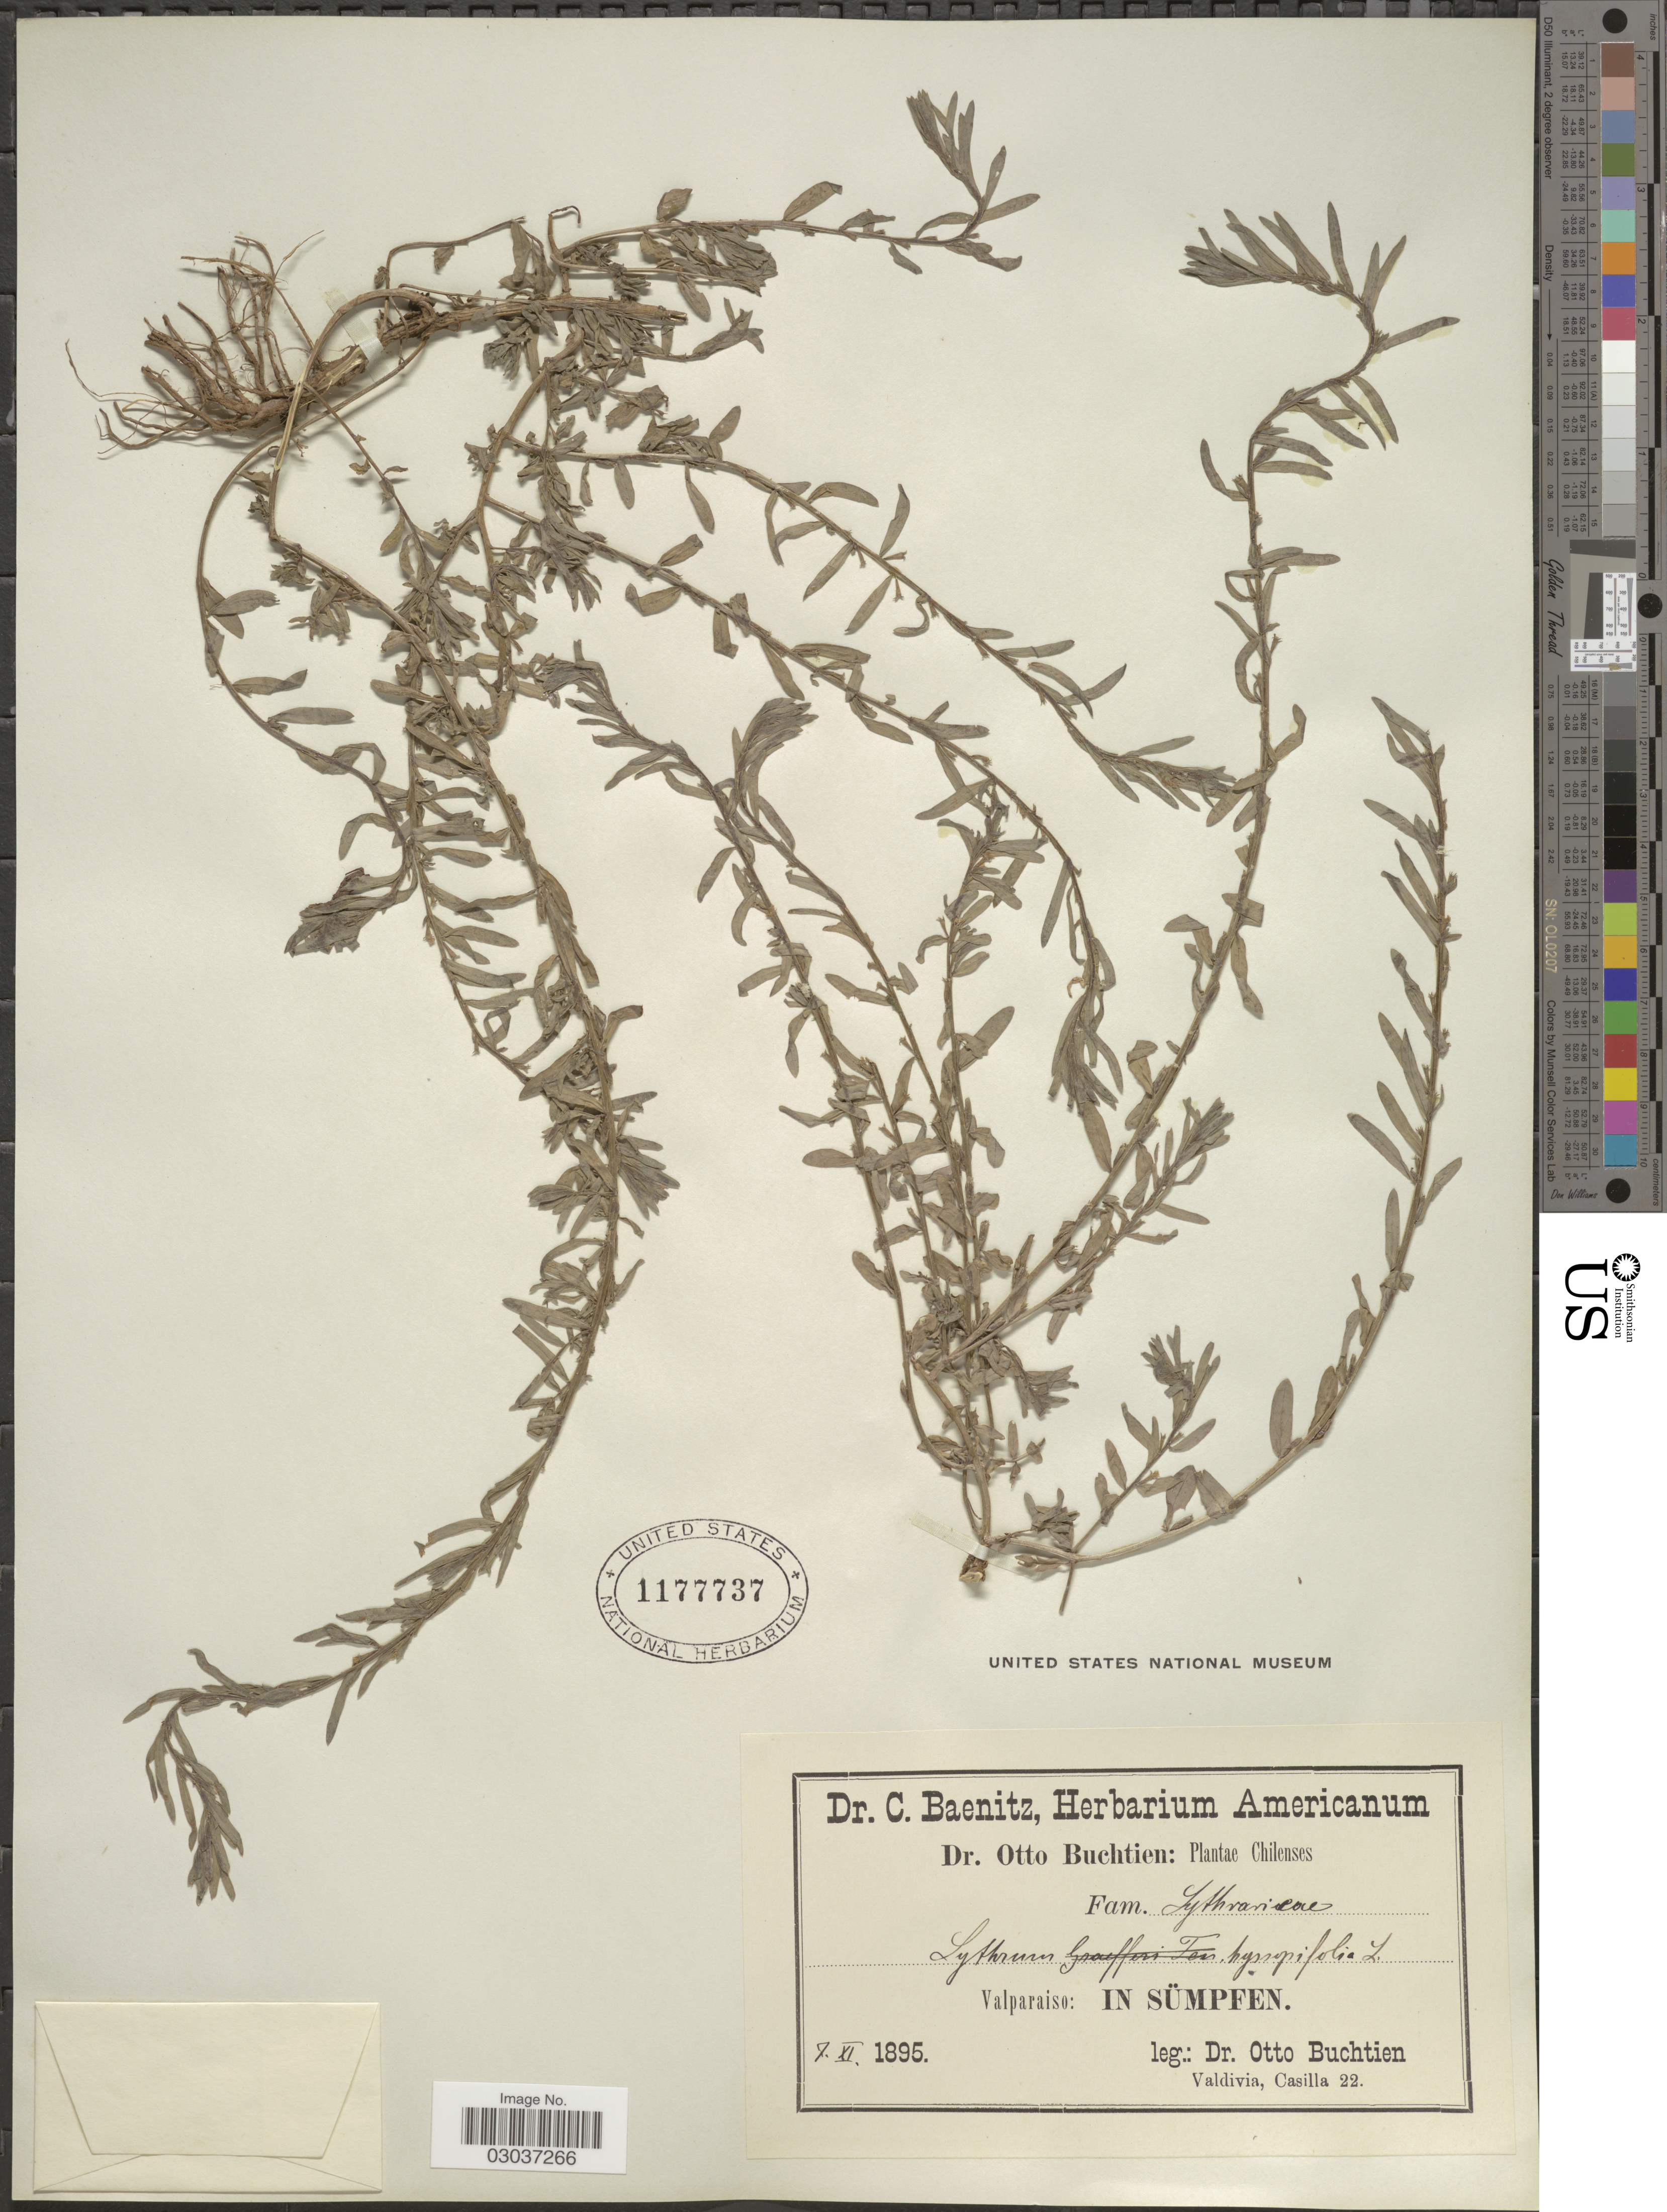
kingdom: Plantae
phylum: Tracheophyta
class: Magnoliopsida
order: Myrtales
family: Lythraceae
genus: Lythrum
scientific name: Lythrum hyssopifolia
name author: L.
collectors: O. Buchtien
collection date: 1895-11-07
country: Chile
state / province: Valparaíso (V)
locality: In sümpen.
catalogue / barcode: US 1177737